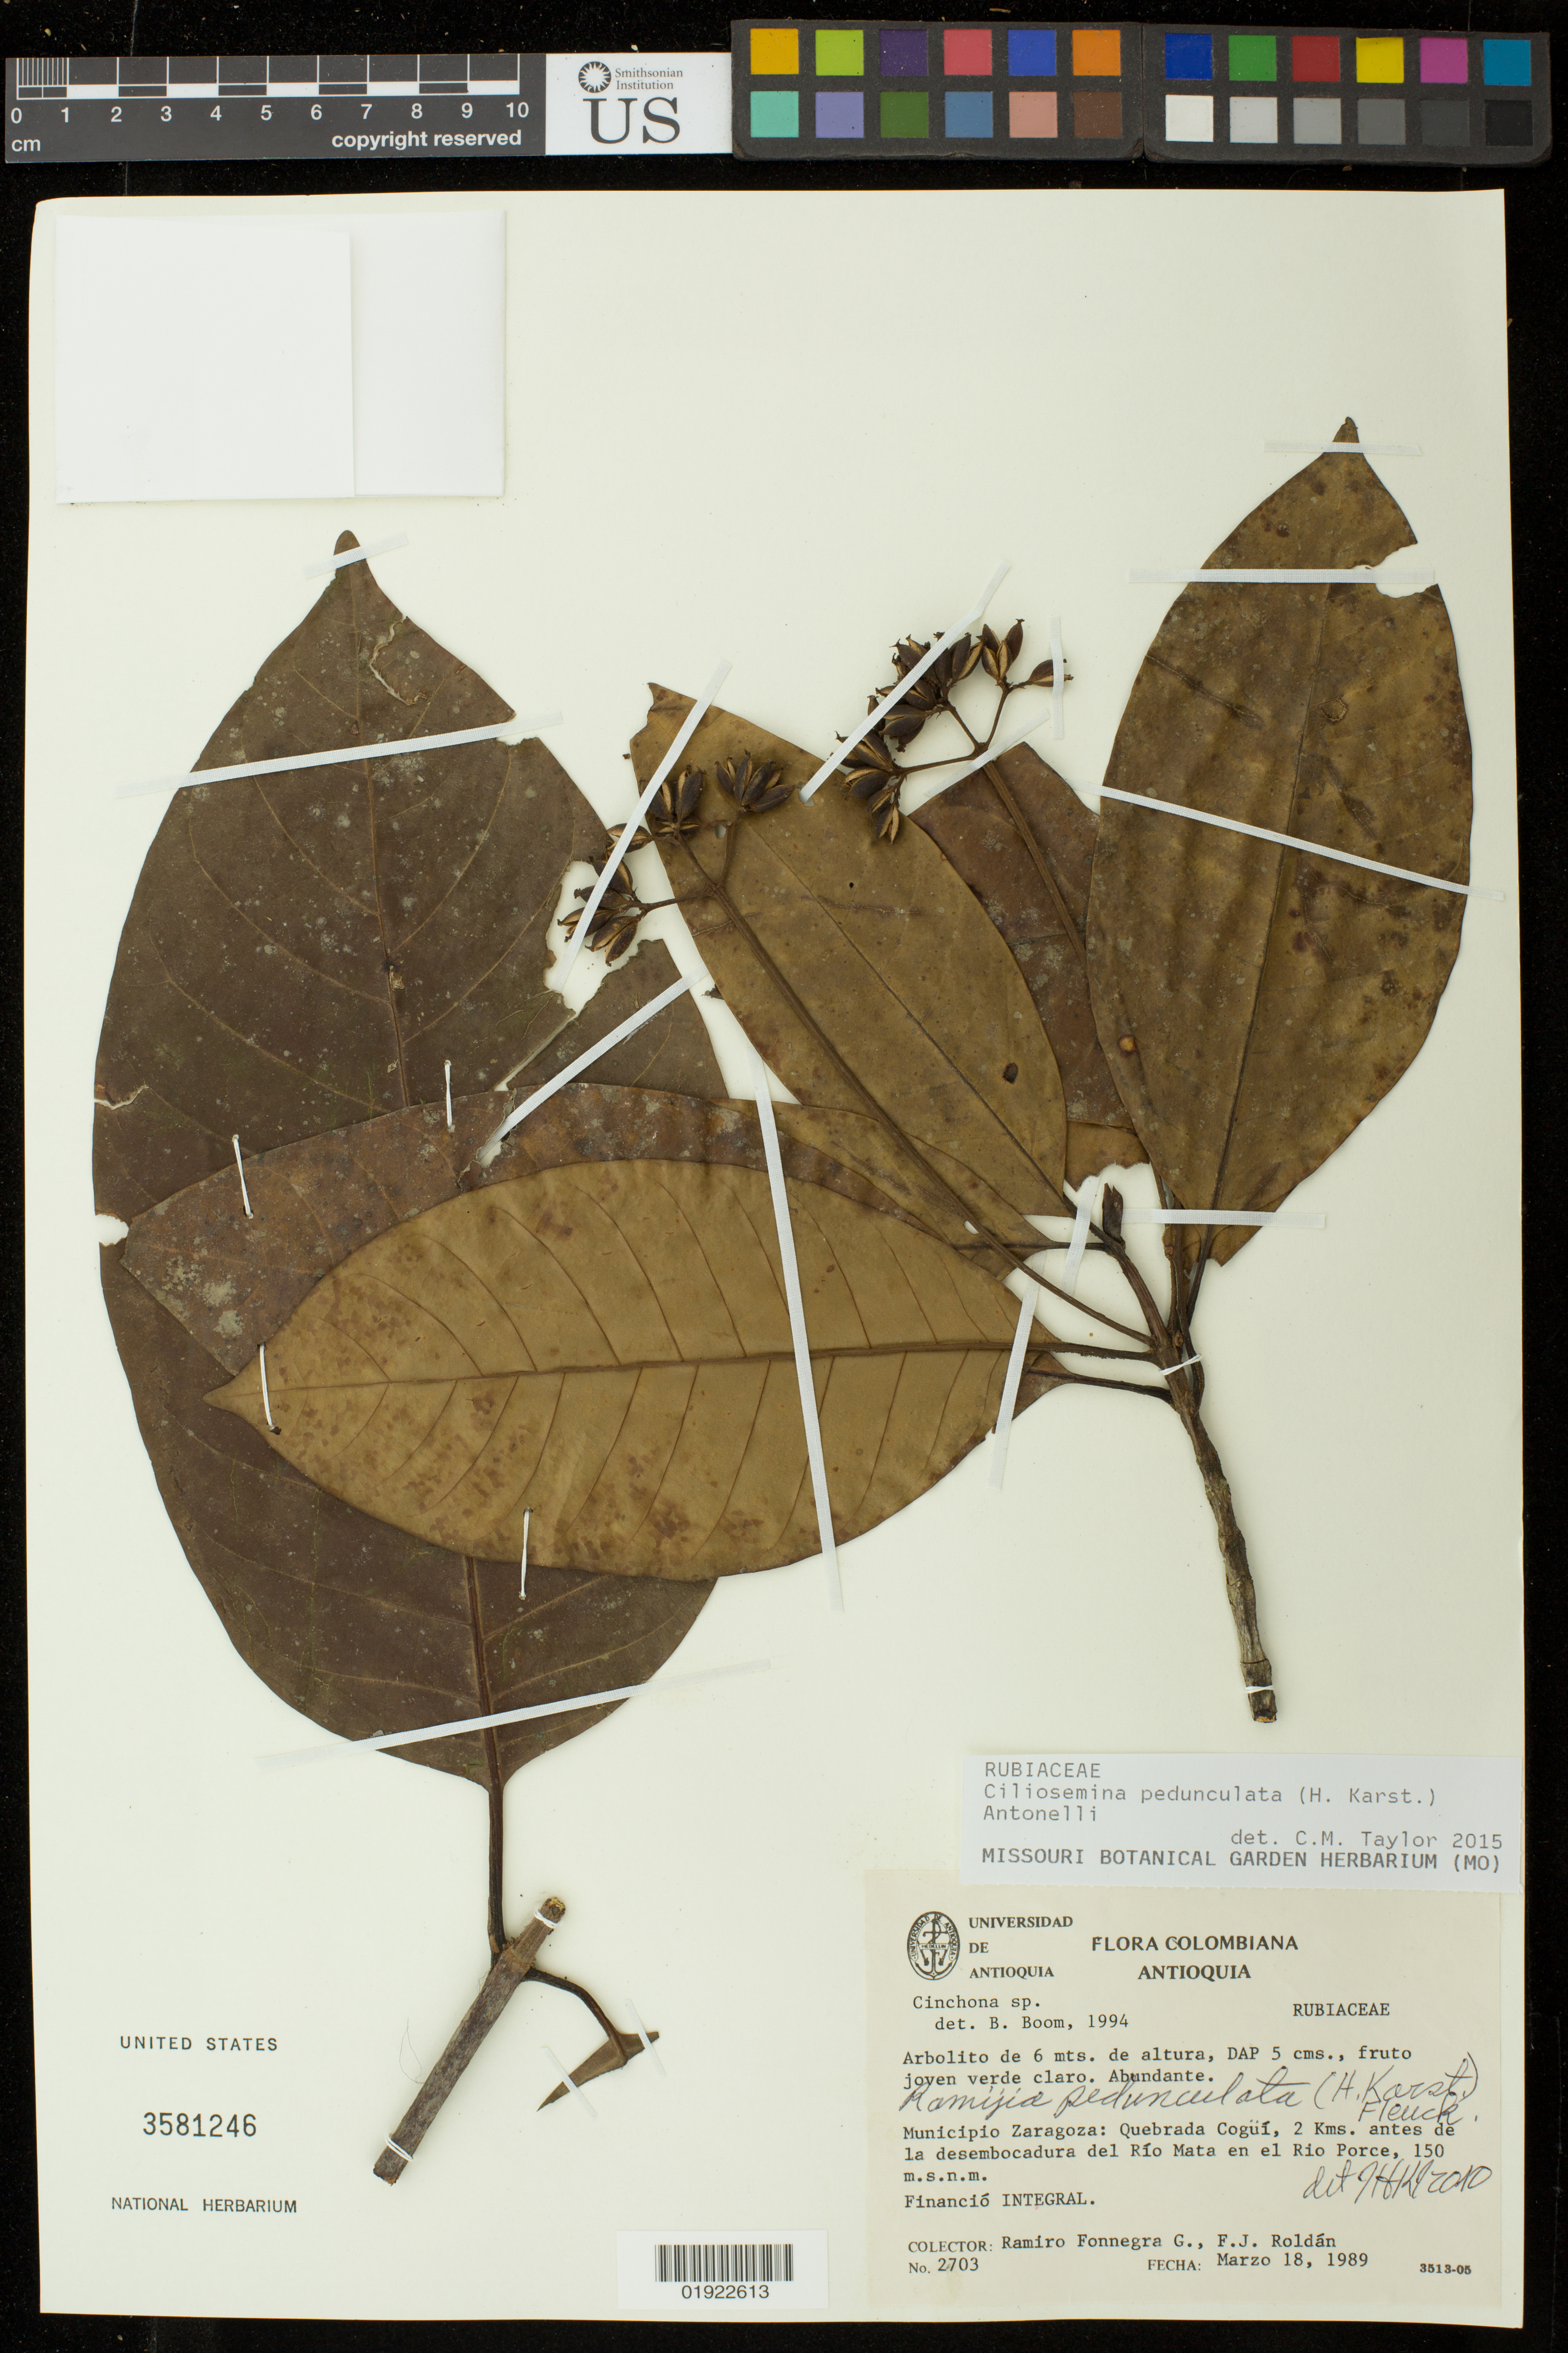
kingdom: Plantae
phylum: Tracheophyta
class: Magnoliopsida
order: Gentianales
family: Rubiaceae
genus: Ciliosemina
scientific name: Ciliosemina pedunculata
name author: (H. Karst.) Antonelli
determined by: Taylor, Charlotte M.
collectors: R. Fonnegra G. & F. J. Roldán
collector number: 2703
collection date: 1989-03-18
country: Colombia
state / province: Antioquia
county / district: Zaragoza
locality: Quebrada Cogui, 2 Kms. antes de la desembocadura del Rio Mata en el Rio Porce.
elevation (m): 150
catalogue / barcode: US 3581246